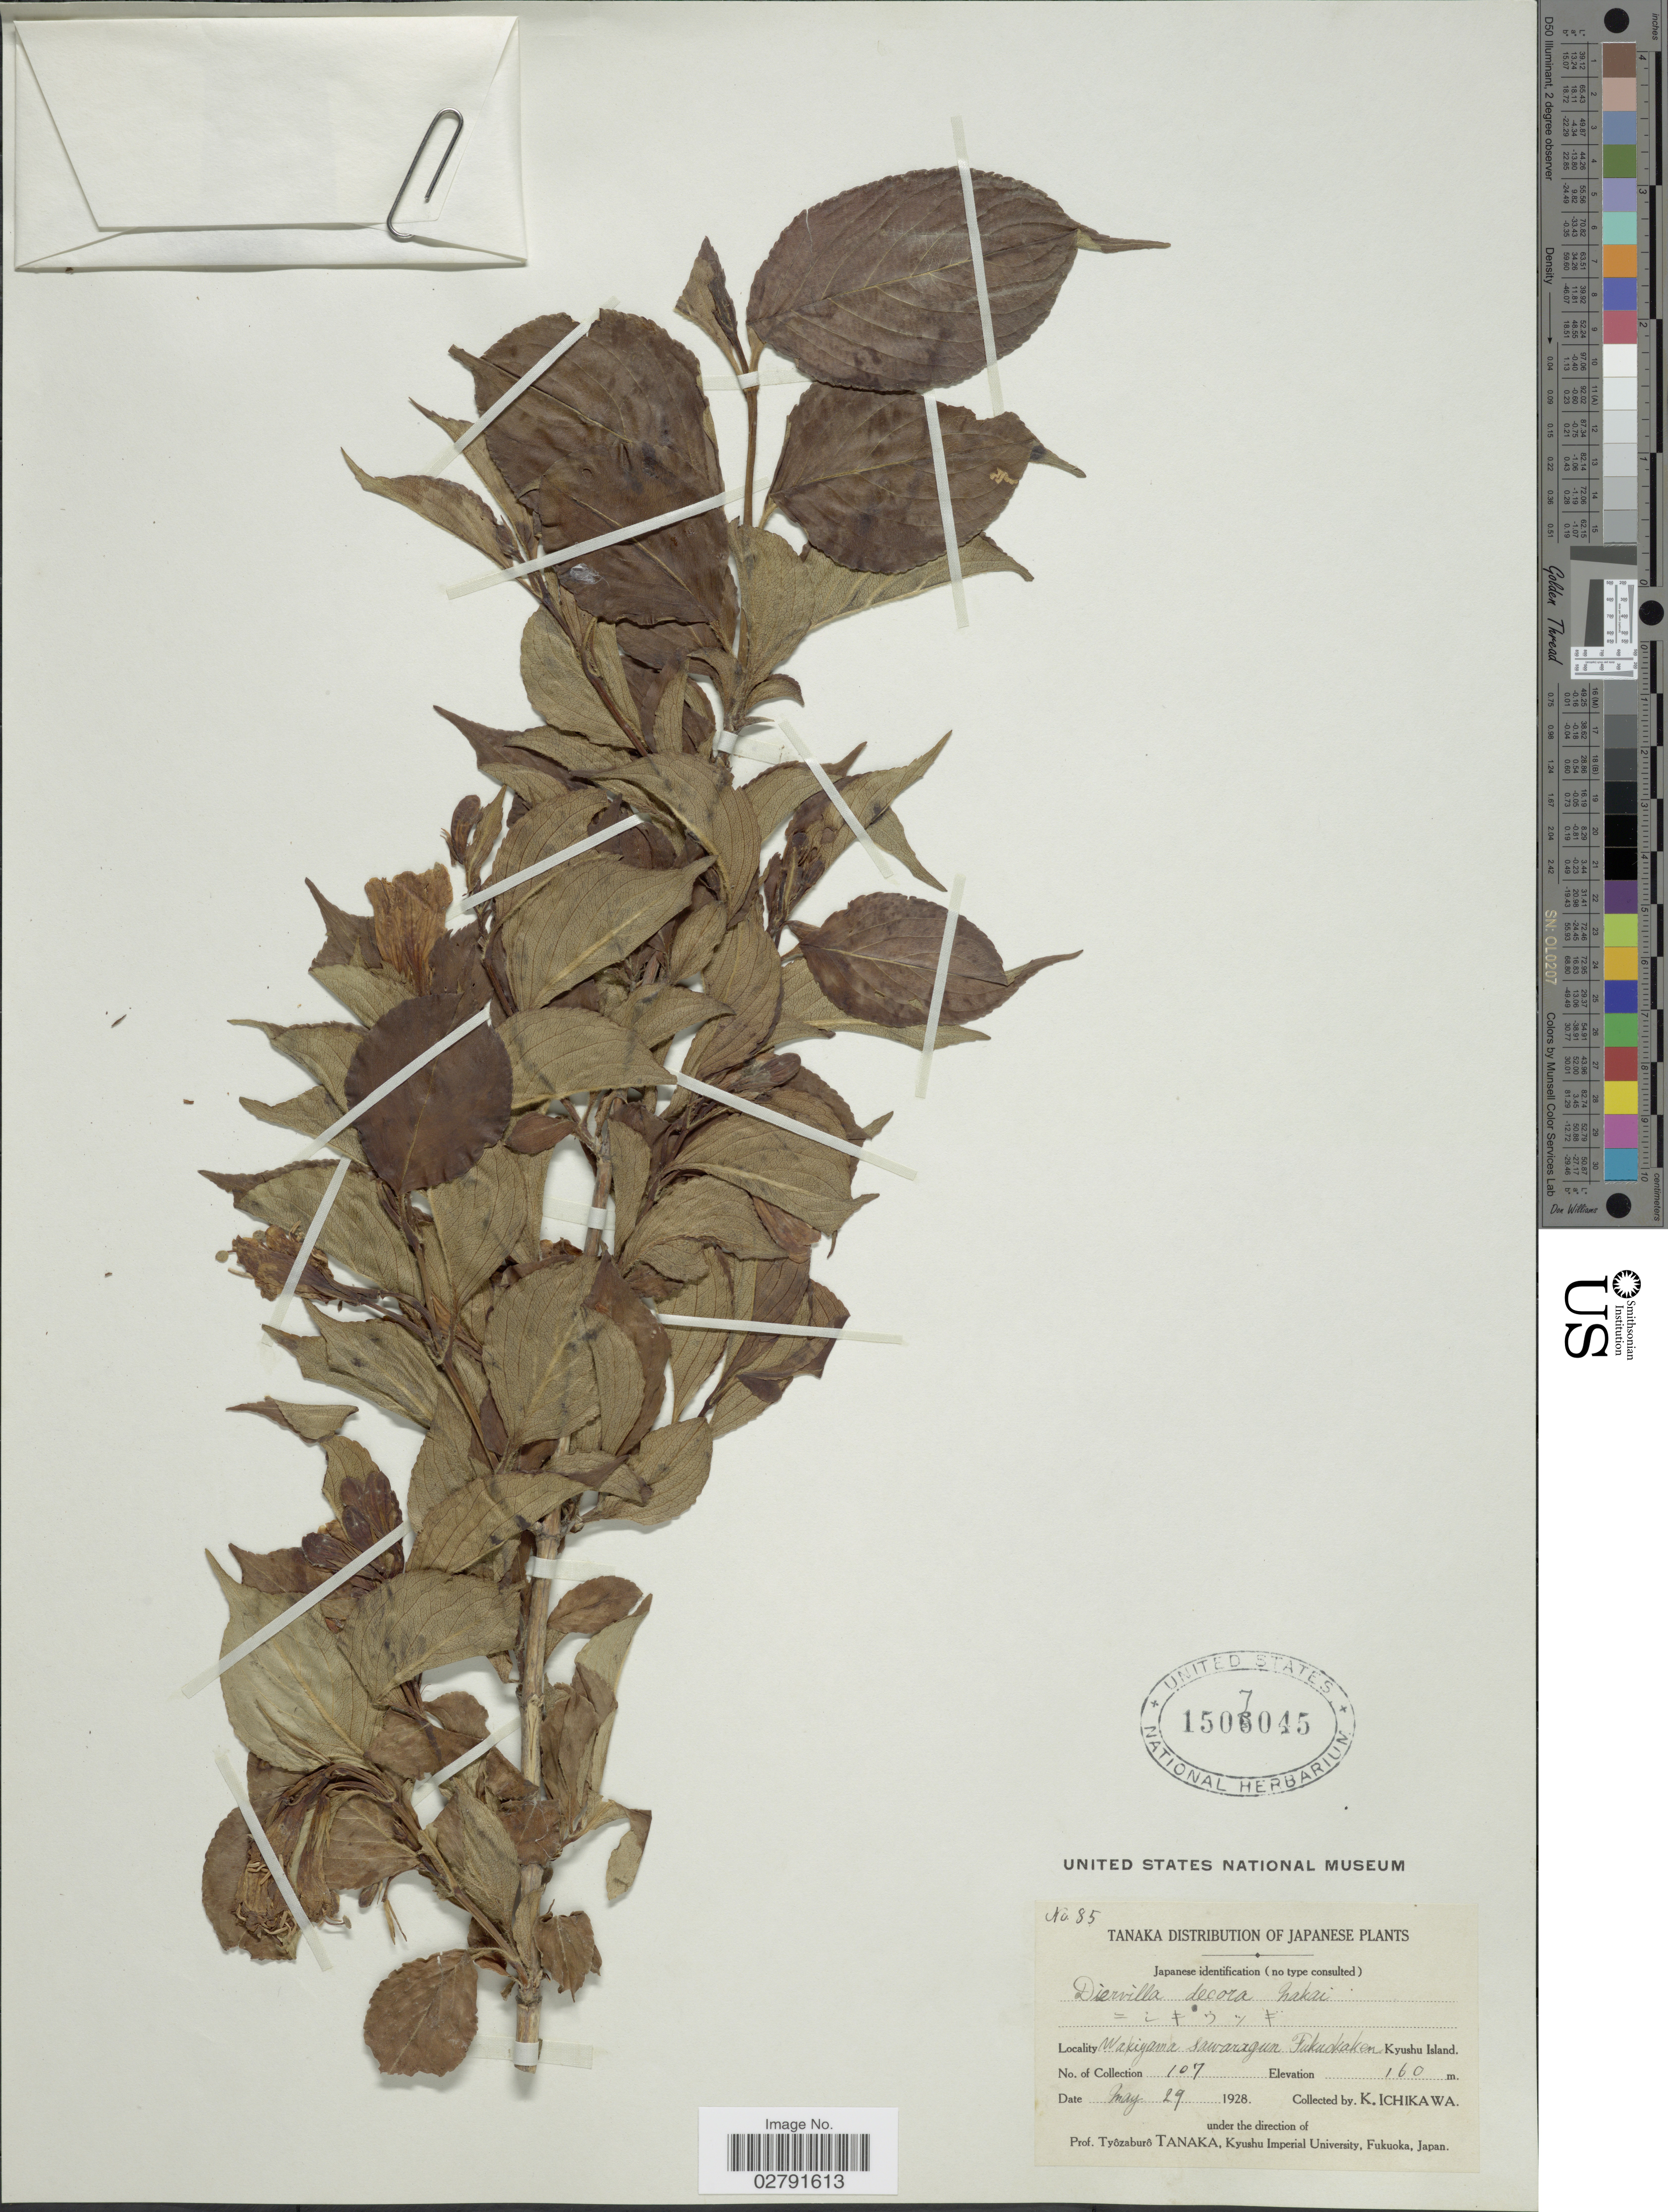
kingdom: Plantae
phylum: Tracheophyta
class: Magnoliopsida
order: Dipsacales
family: Caprifoliaceae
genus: Diervilla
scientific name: Diervilla decora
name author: Nakai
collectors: K. Ichikawa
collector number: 107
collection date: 1928-05-29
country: Japan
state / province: Hukuoka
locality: Wakiyama Swaragun Fukuokaken, Kyushu Island.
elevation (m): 160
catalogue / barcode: US 1507045